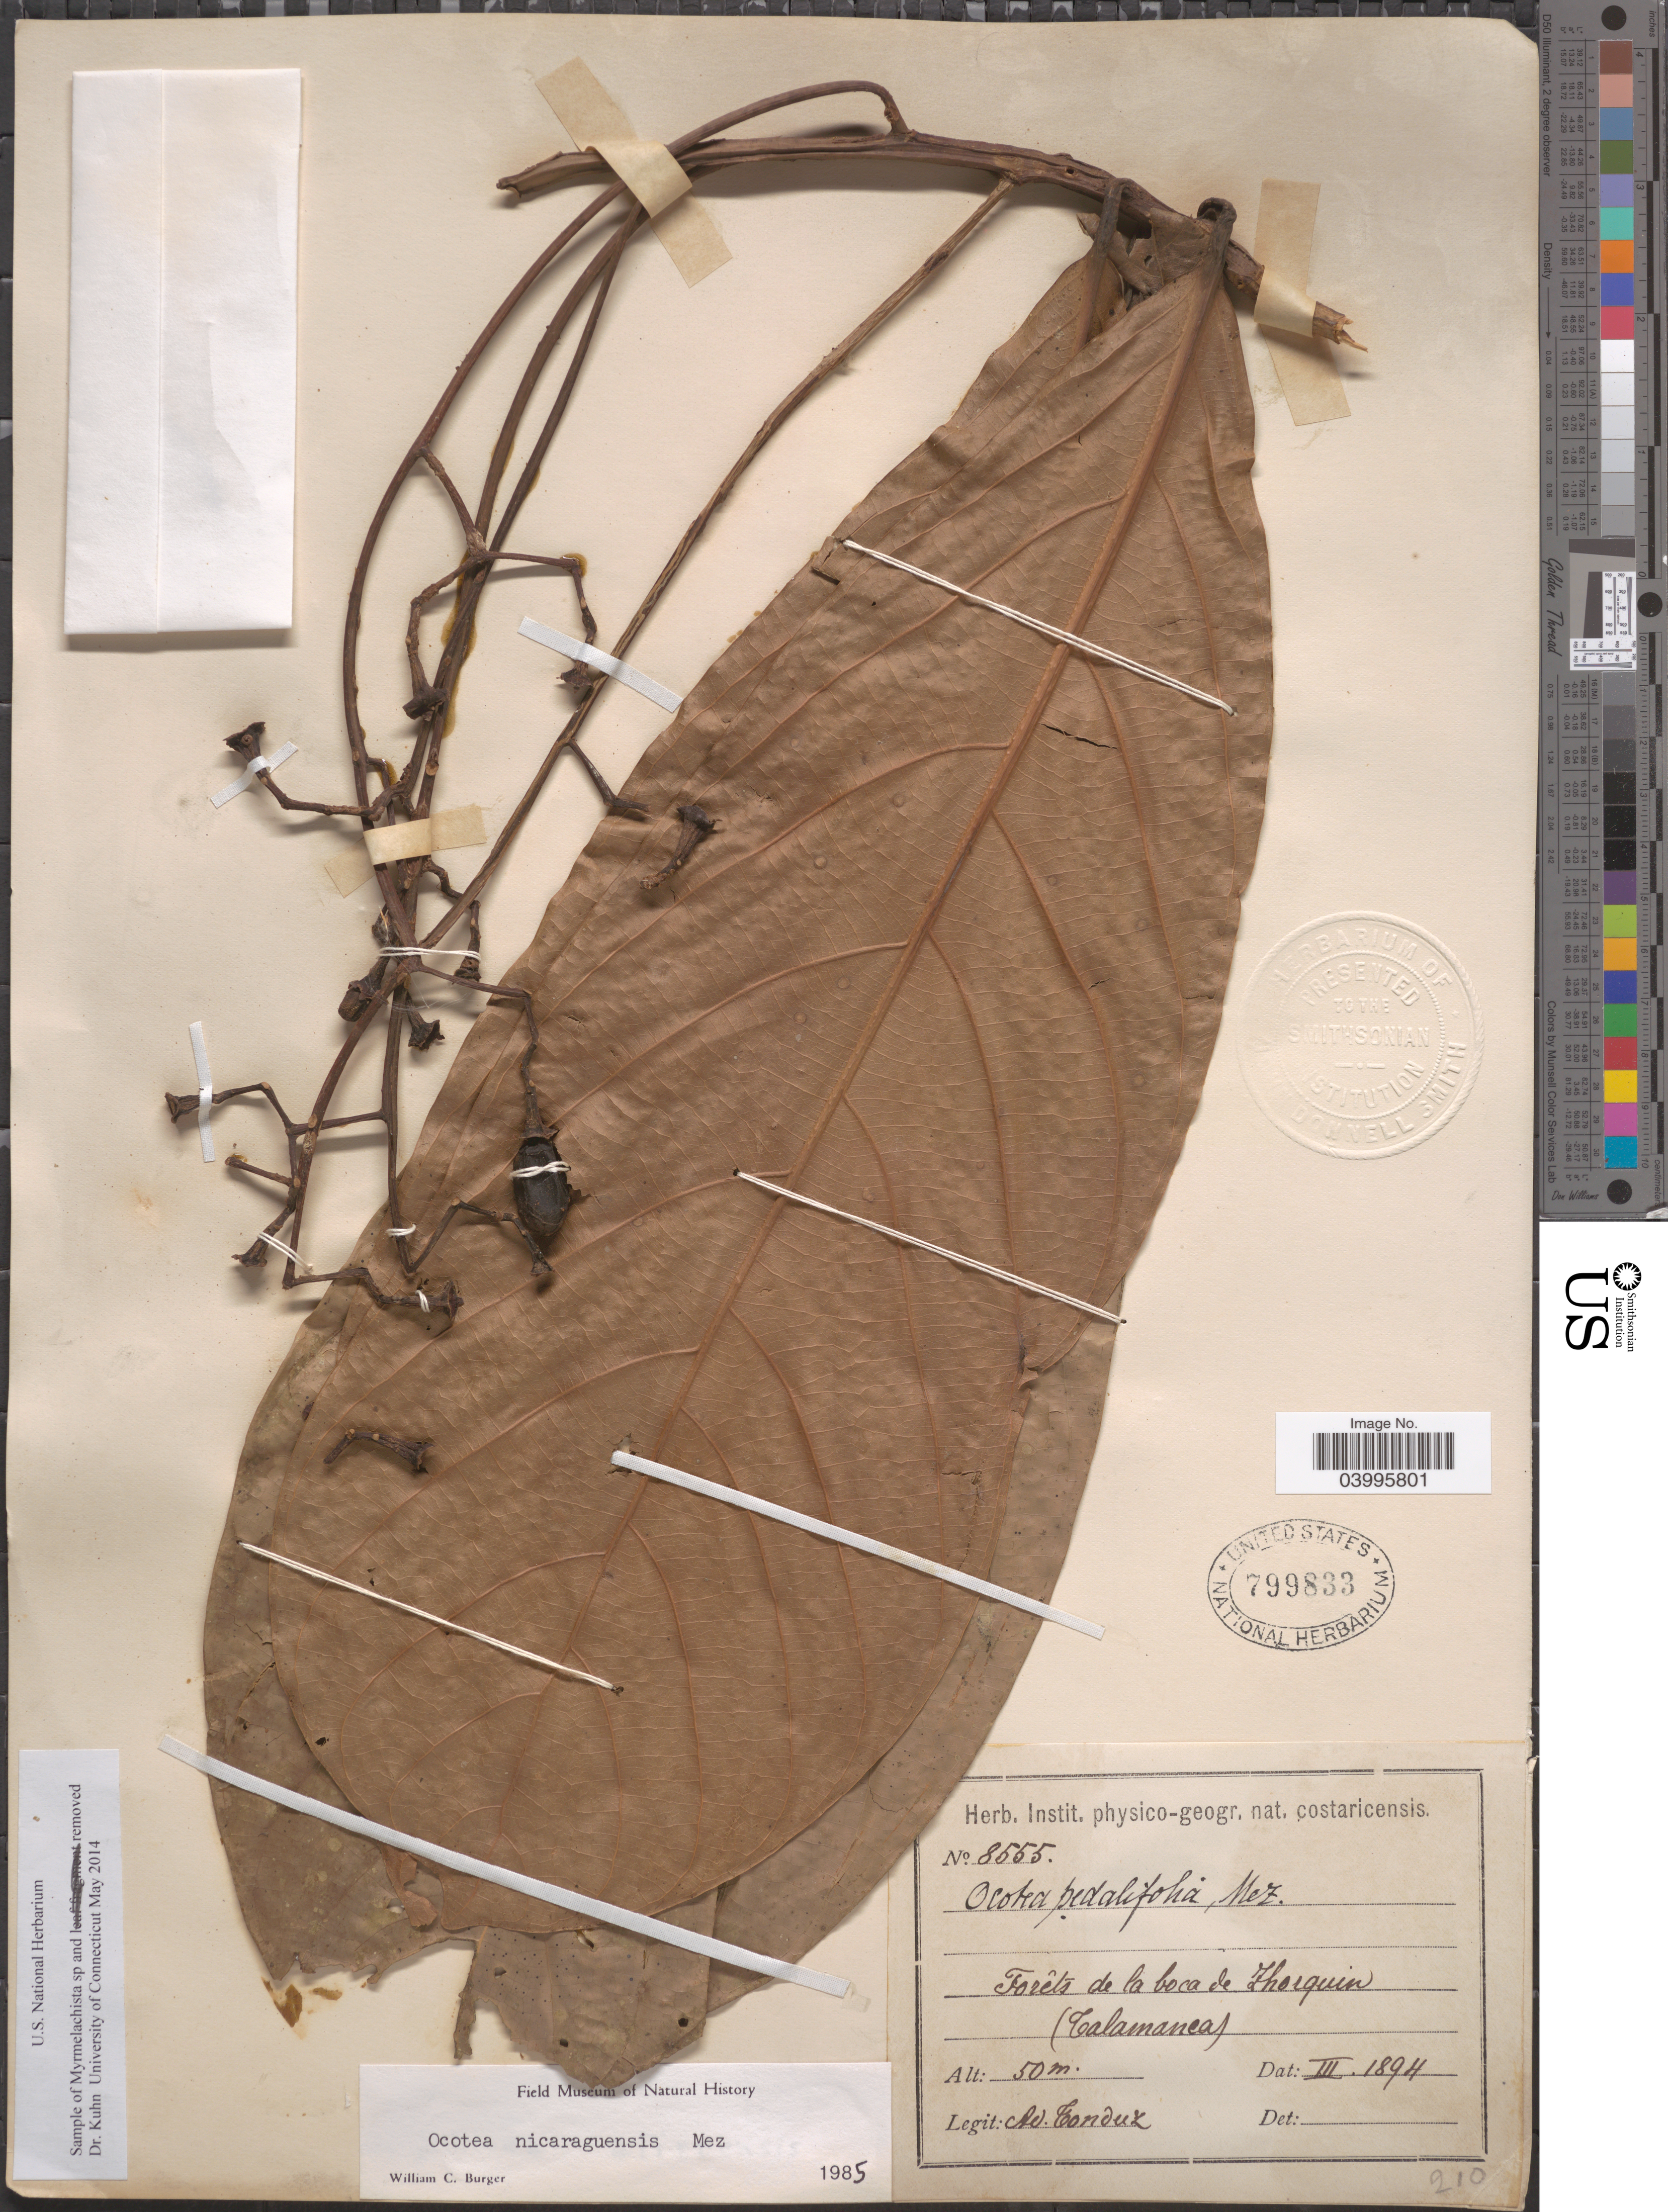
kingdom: Plantae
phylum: Tracheophyta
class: Magnoliopsida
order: Laurales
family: Lauraceae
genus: Ocotea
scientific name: Ocotea nicaraguensis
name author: Mez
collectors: A. Tonduz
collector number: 8555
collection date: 1894-03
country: Costa Rica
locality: Forêts de la boca de Zhorquin (Talamanca).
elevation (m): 50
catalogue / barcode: US 799833